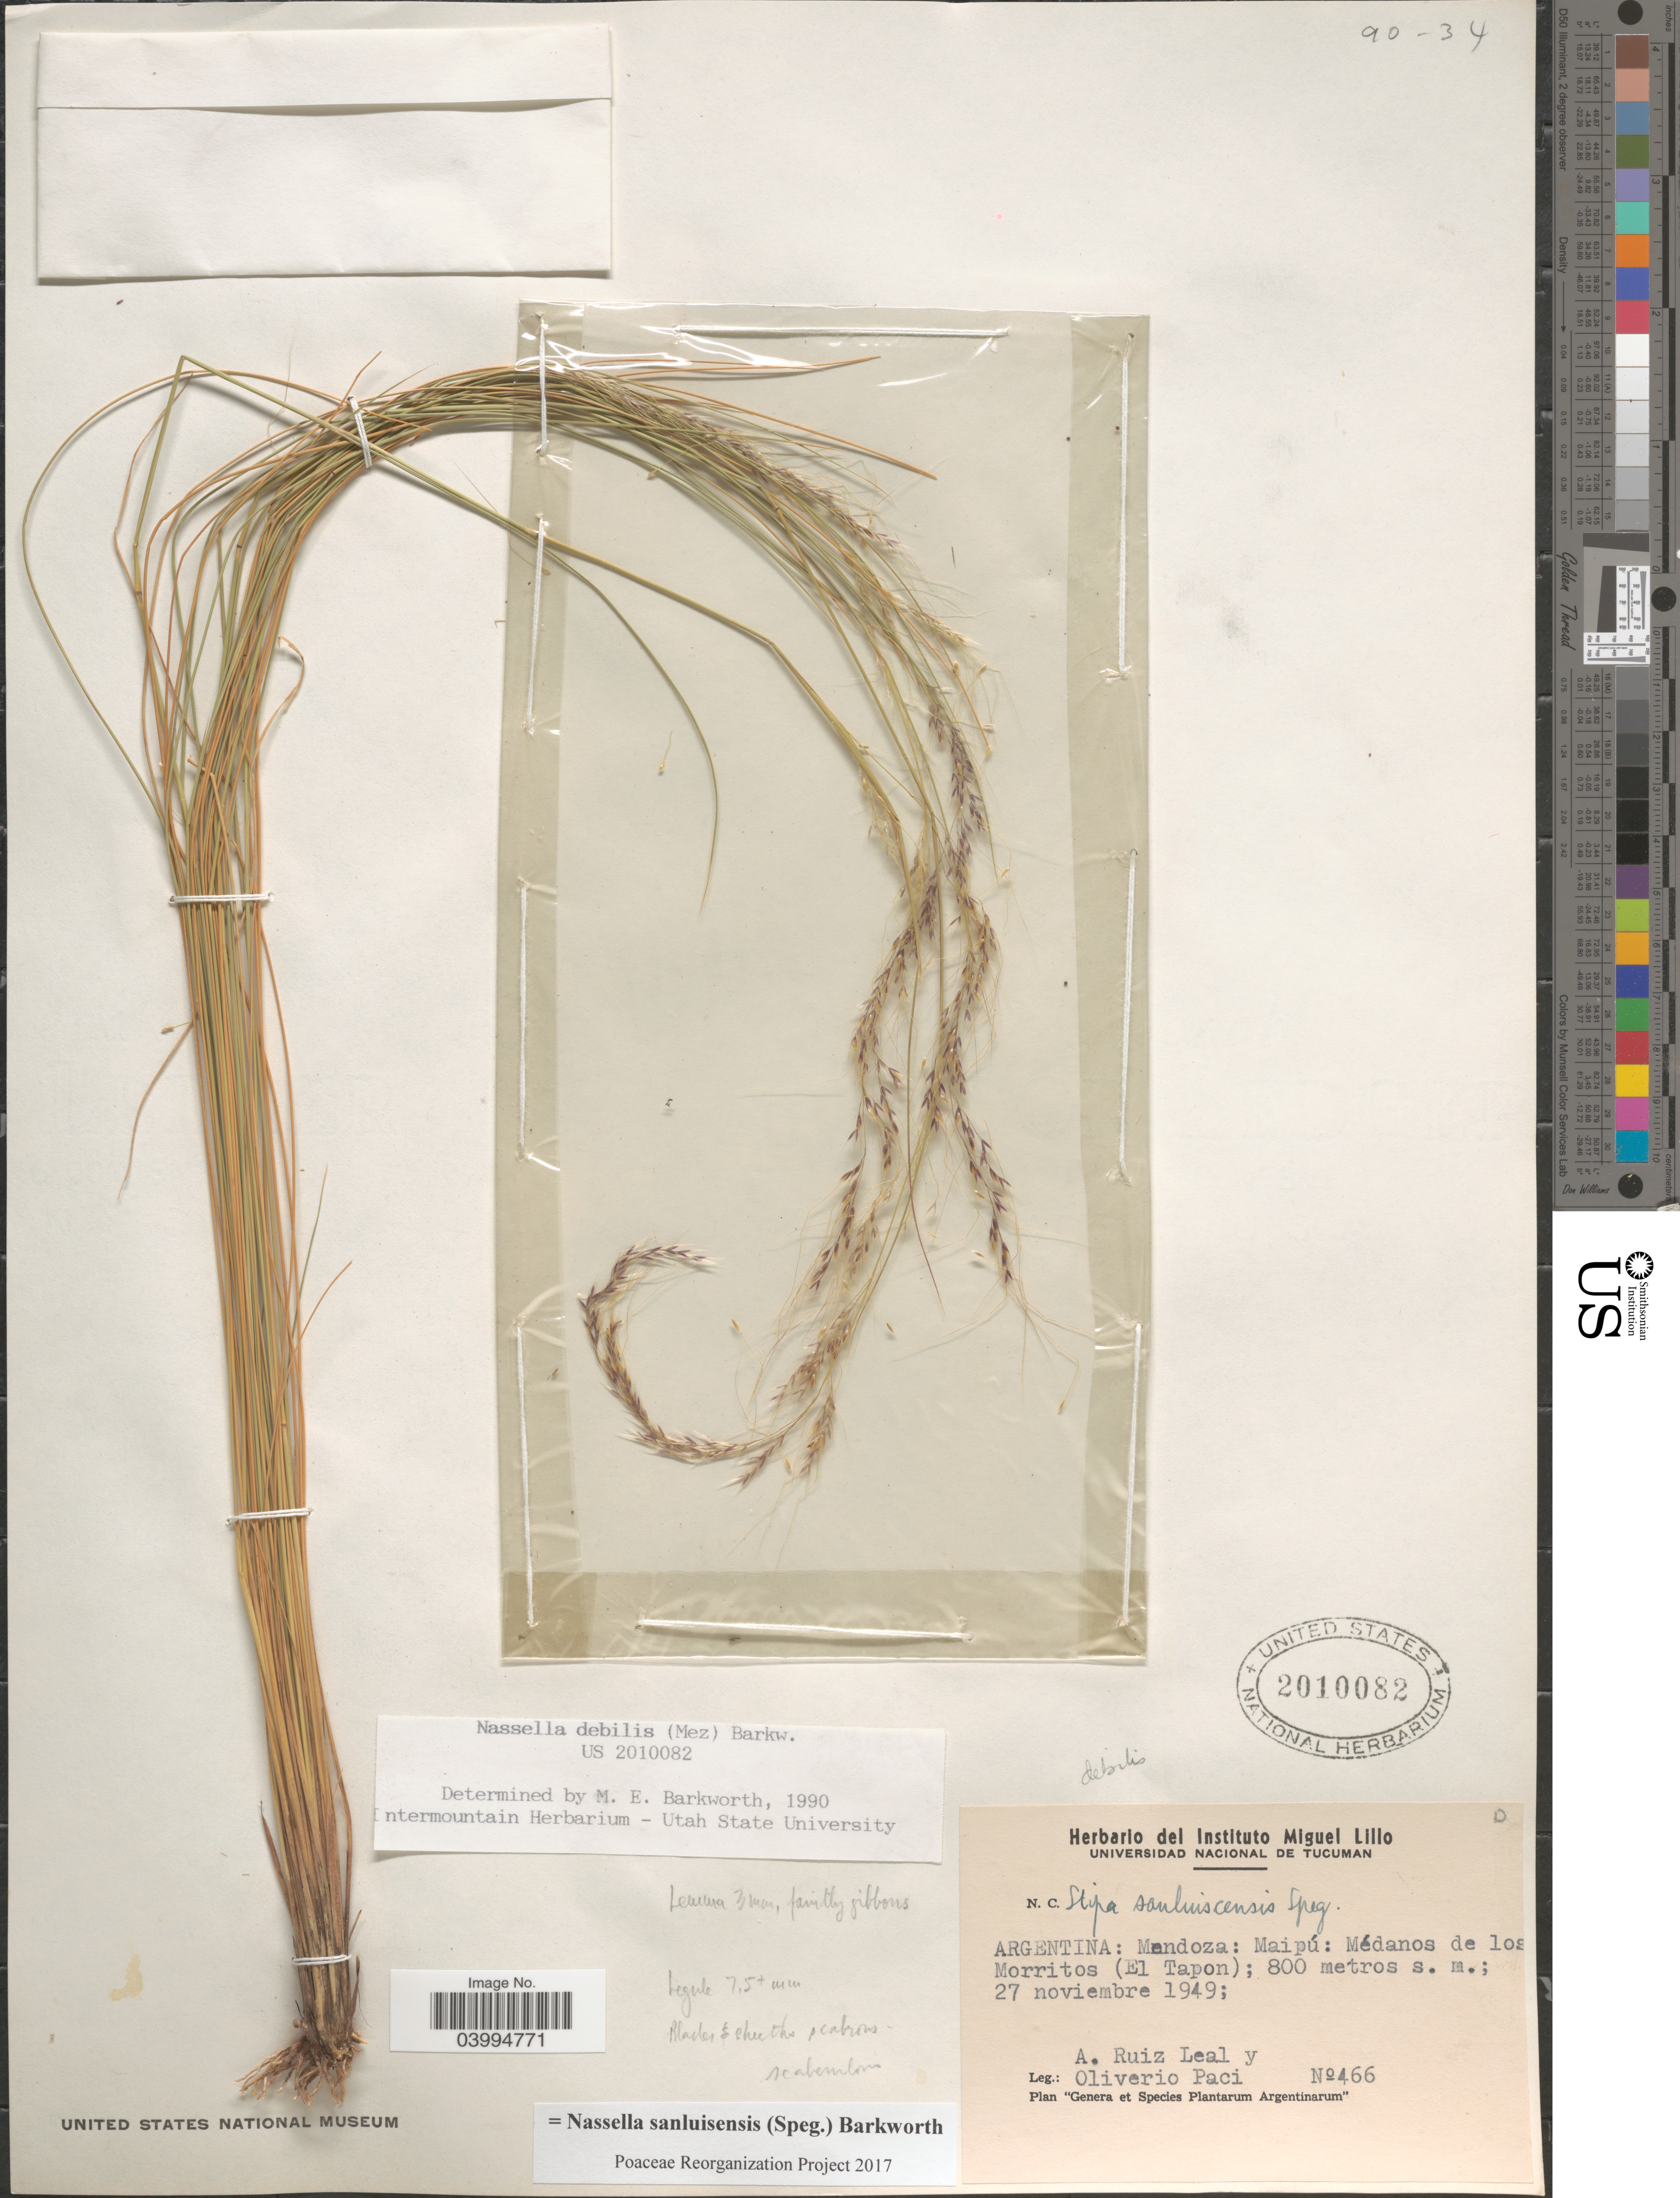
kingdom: Plantae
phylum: Tracheophyta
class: Liliopsida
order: Poales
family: Poaceae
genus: Nassella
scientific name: Nassella sanluisensis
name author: (Speg.) Barkworth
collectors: A. Leal & O. Paci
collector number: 466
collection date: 1949-11-27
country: Argentina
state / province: Mendoza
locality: Maipú: Médanos de los Morritos (El Tapon).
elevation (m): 800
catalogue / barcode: US 2010082